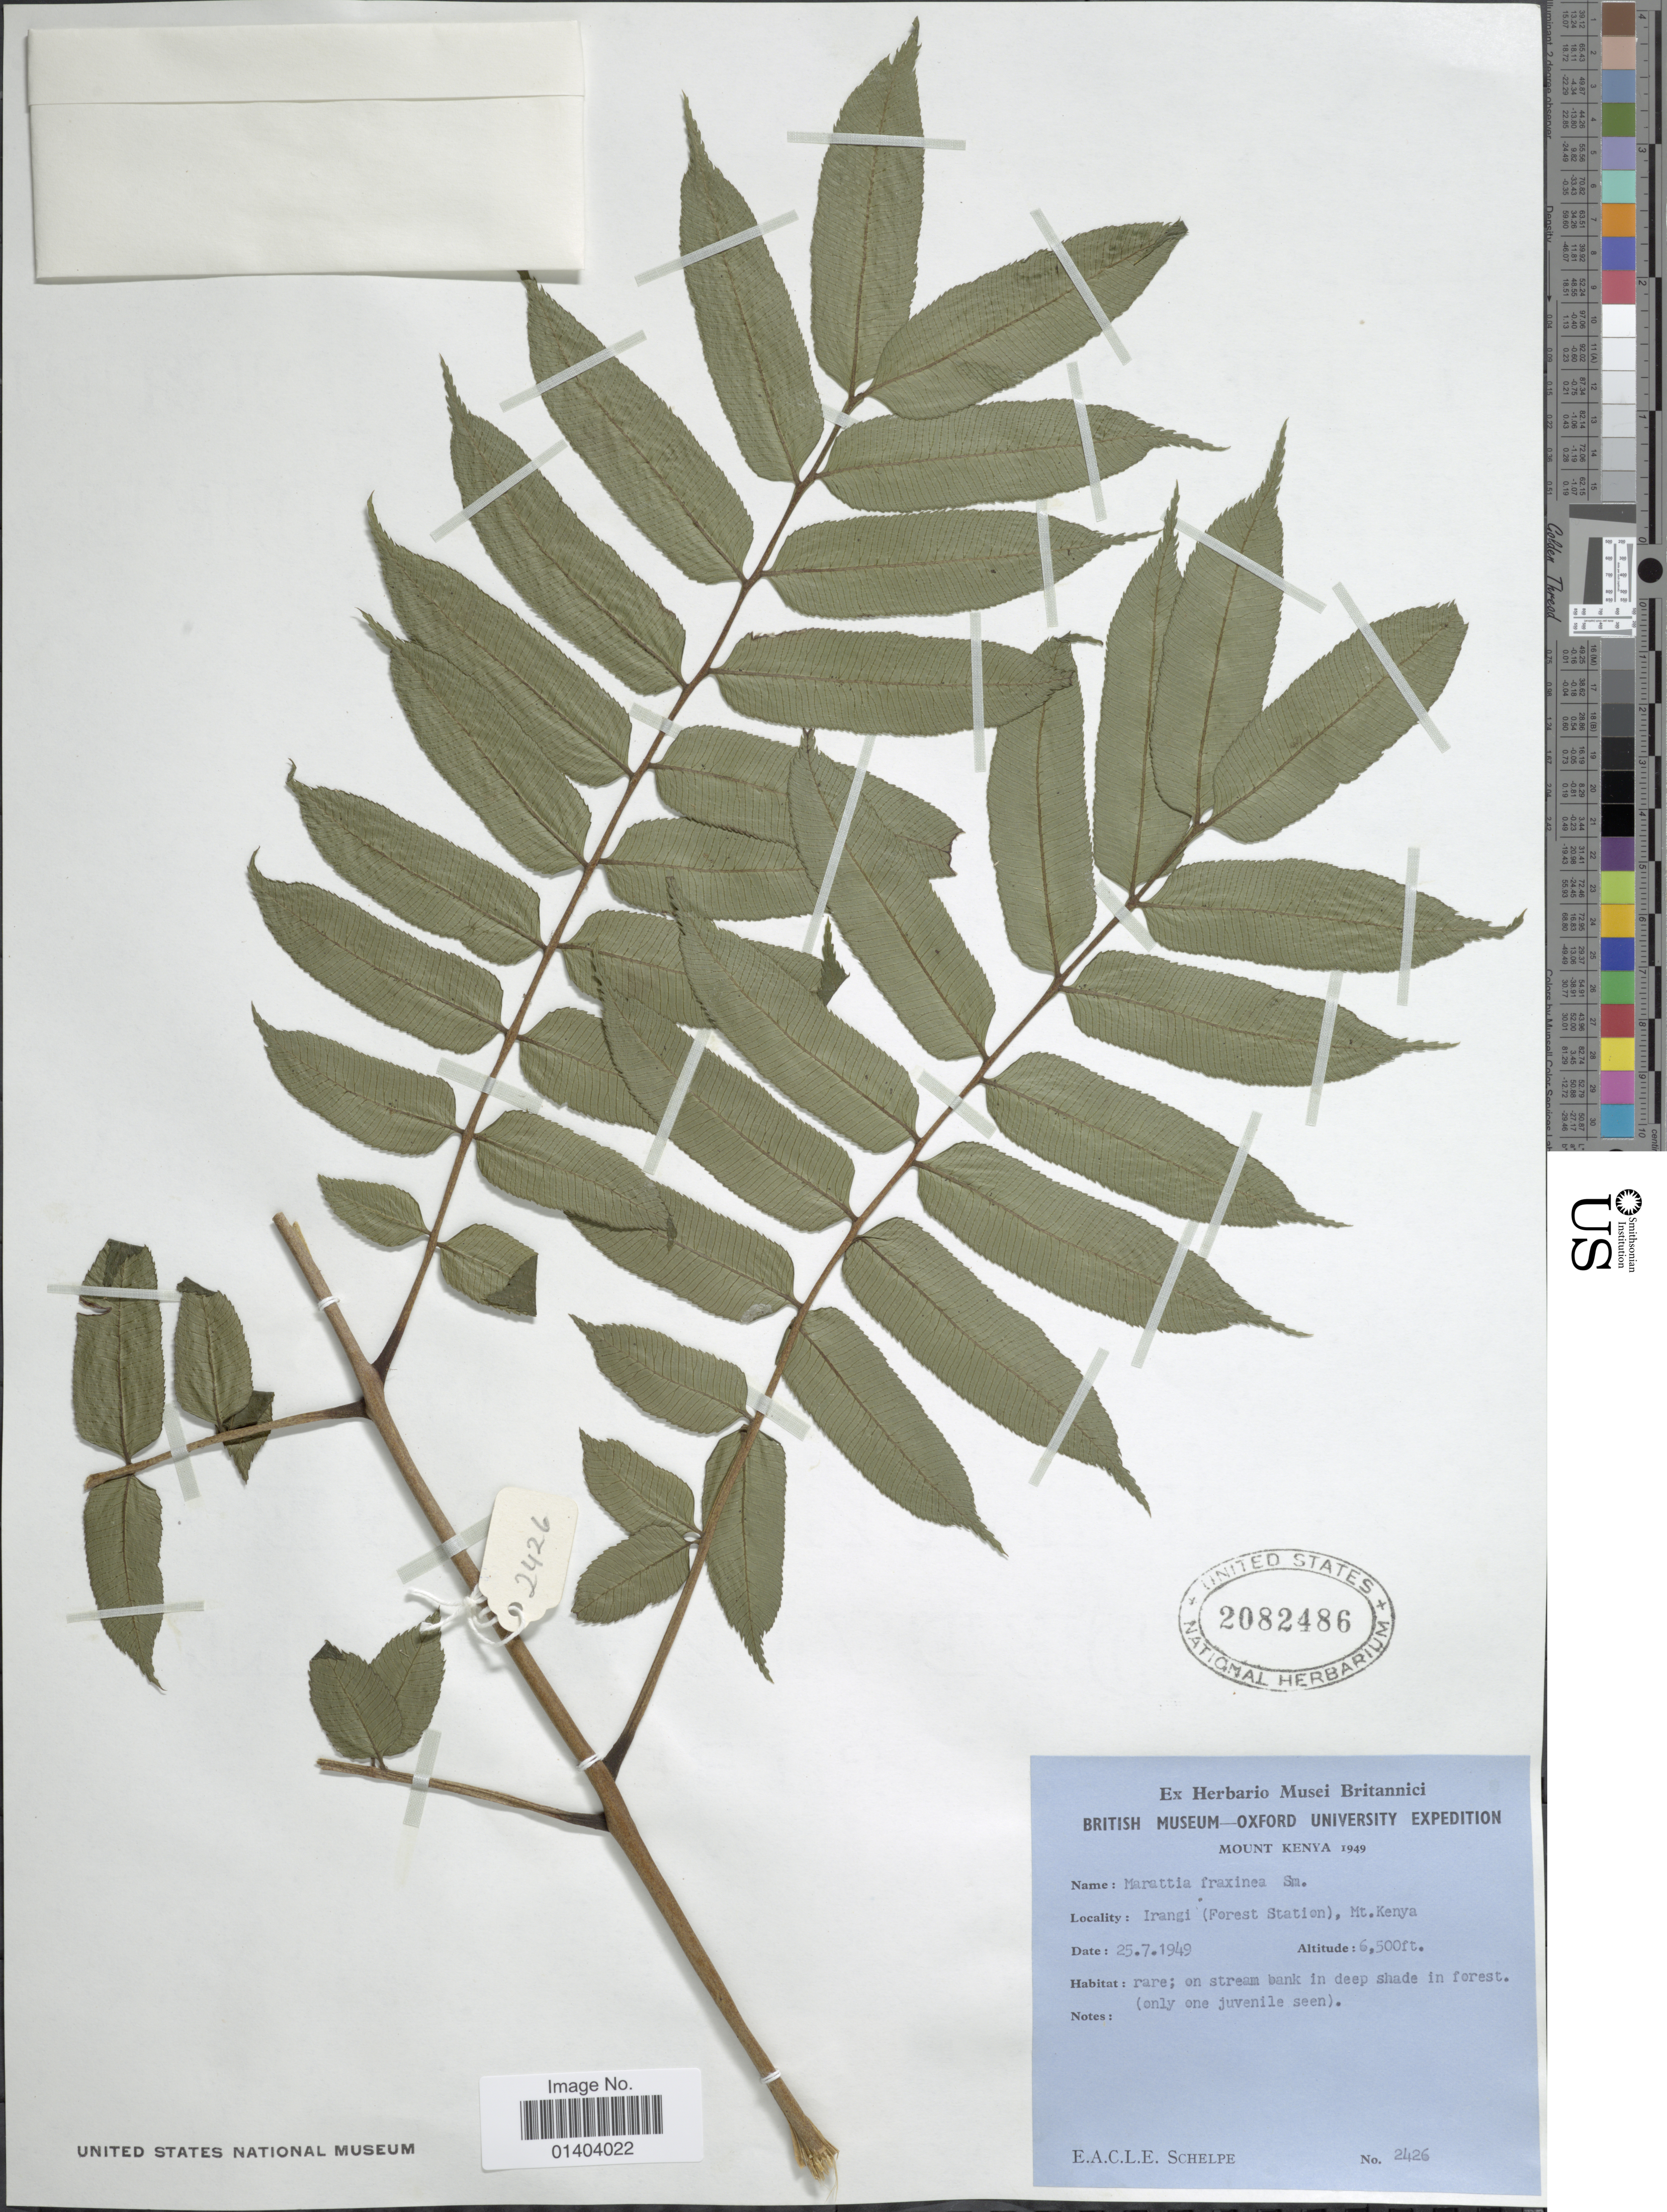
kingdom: Plantae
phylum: Tracheophyta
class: Polypodiopsida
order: Marattiales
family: Marattiaceae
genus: Ptisana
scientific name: Ptisana fraxinea var. salicifolia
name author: (Schrad.) Murdock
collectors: E. A. C. L. E. Schelpe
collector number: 2426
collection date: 1949-07-25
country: Kenya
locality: Mount Kenya, Irangi (Forest Station)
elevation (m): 1981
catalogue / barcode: US 2082486